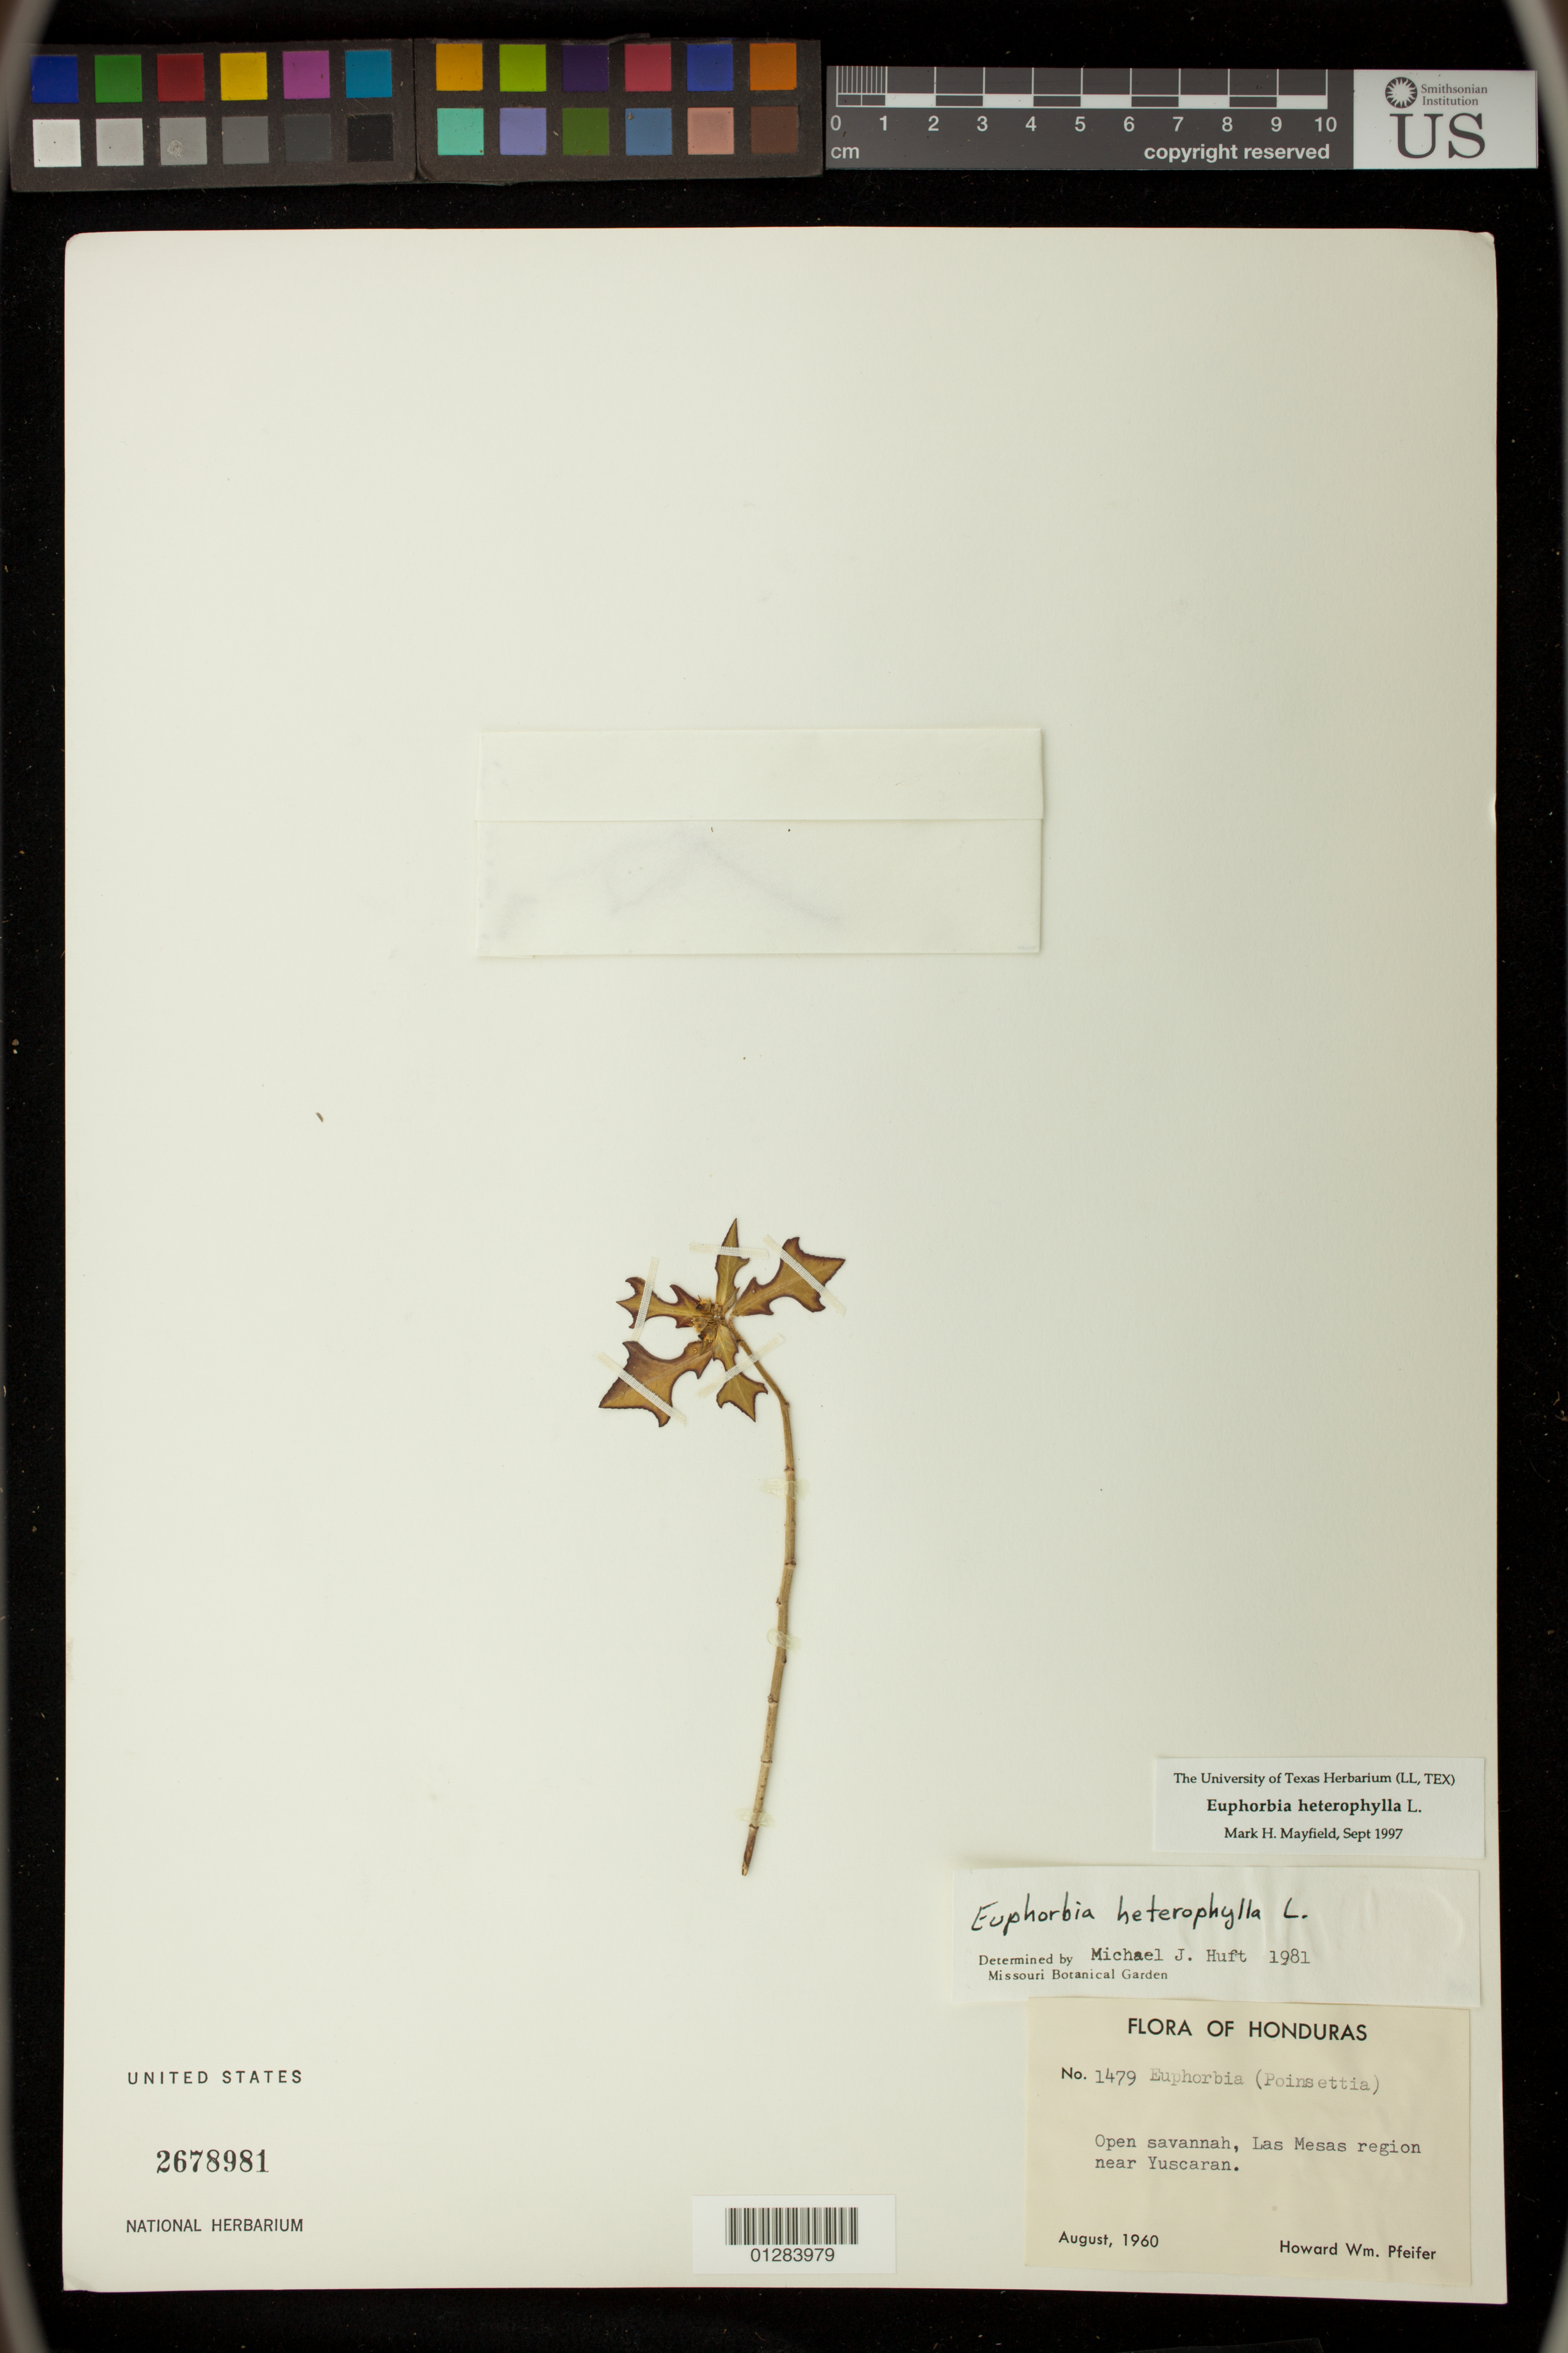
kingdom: Plantae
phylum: Tracheophyta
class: Magnoliopsida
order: Malpighiales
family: Euphorbiaceae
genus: Euphorbia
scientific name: Euphorbia heterophylla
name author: L.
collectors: H. W. Pfeifer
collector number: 1479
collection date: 1960-08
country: Honduras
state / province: El Paraíso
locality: Open savannah, Las Mesas region near Yuscaran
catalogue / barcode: US 2678981